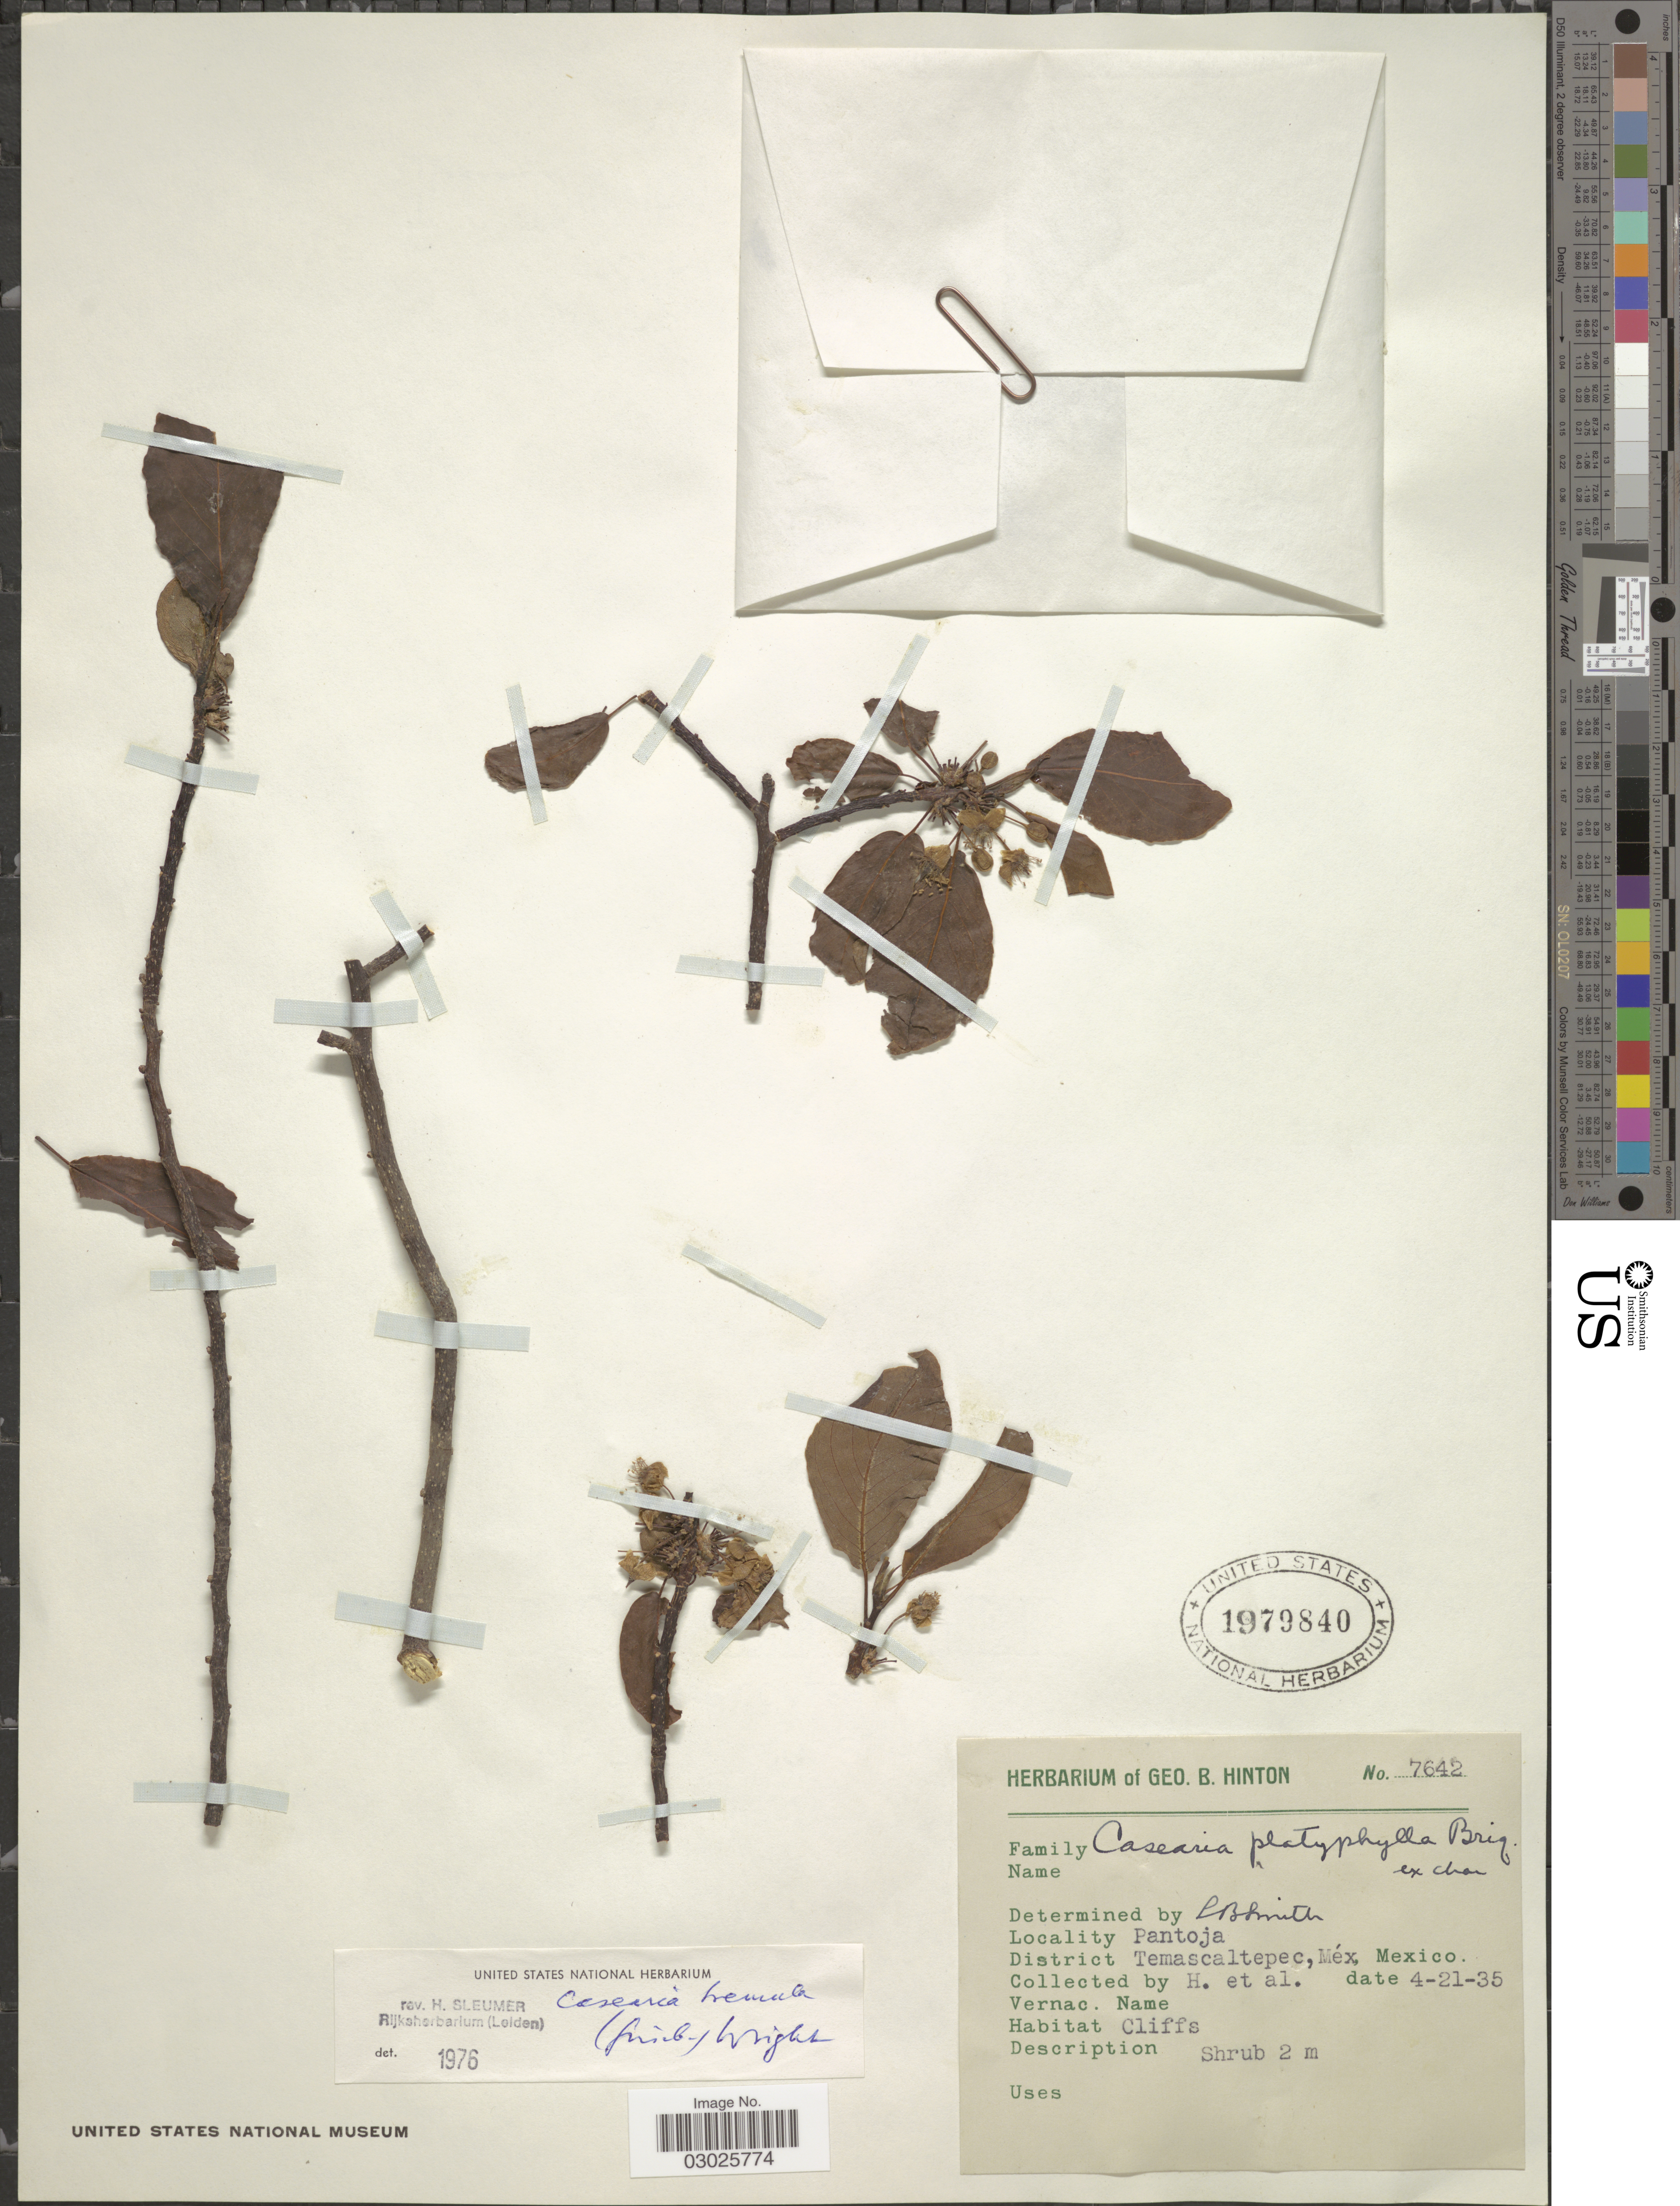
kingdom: Plantae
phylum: Tracheophyta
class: Magnoliopsida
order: Malpighiales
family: Salicaceae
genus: Casearia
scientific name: Casearia tremula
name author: (Griseb.) Griseb. ex C. Wright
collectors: G. B. Hinton & et al.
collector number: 7642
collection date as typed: Transcribed d/m/y: 21/4/35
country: Mexico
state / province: México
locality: Pantoja. District Temascaltepec, Méx.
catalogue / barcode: US 1979840